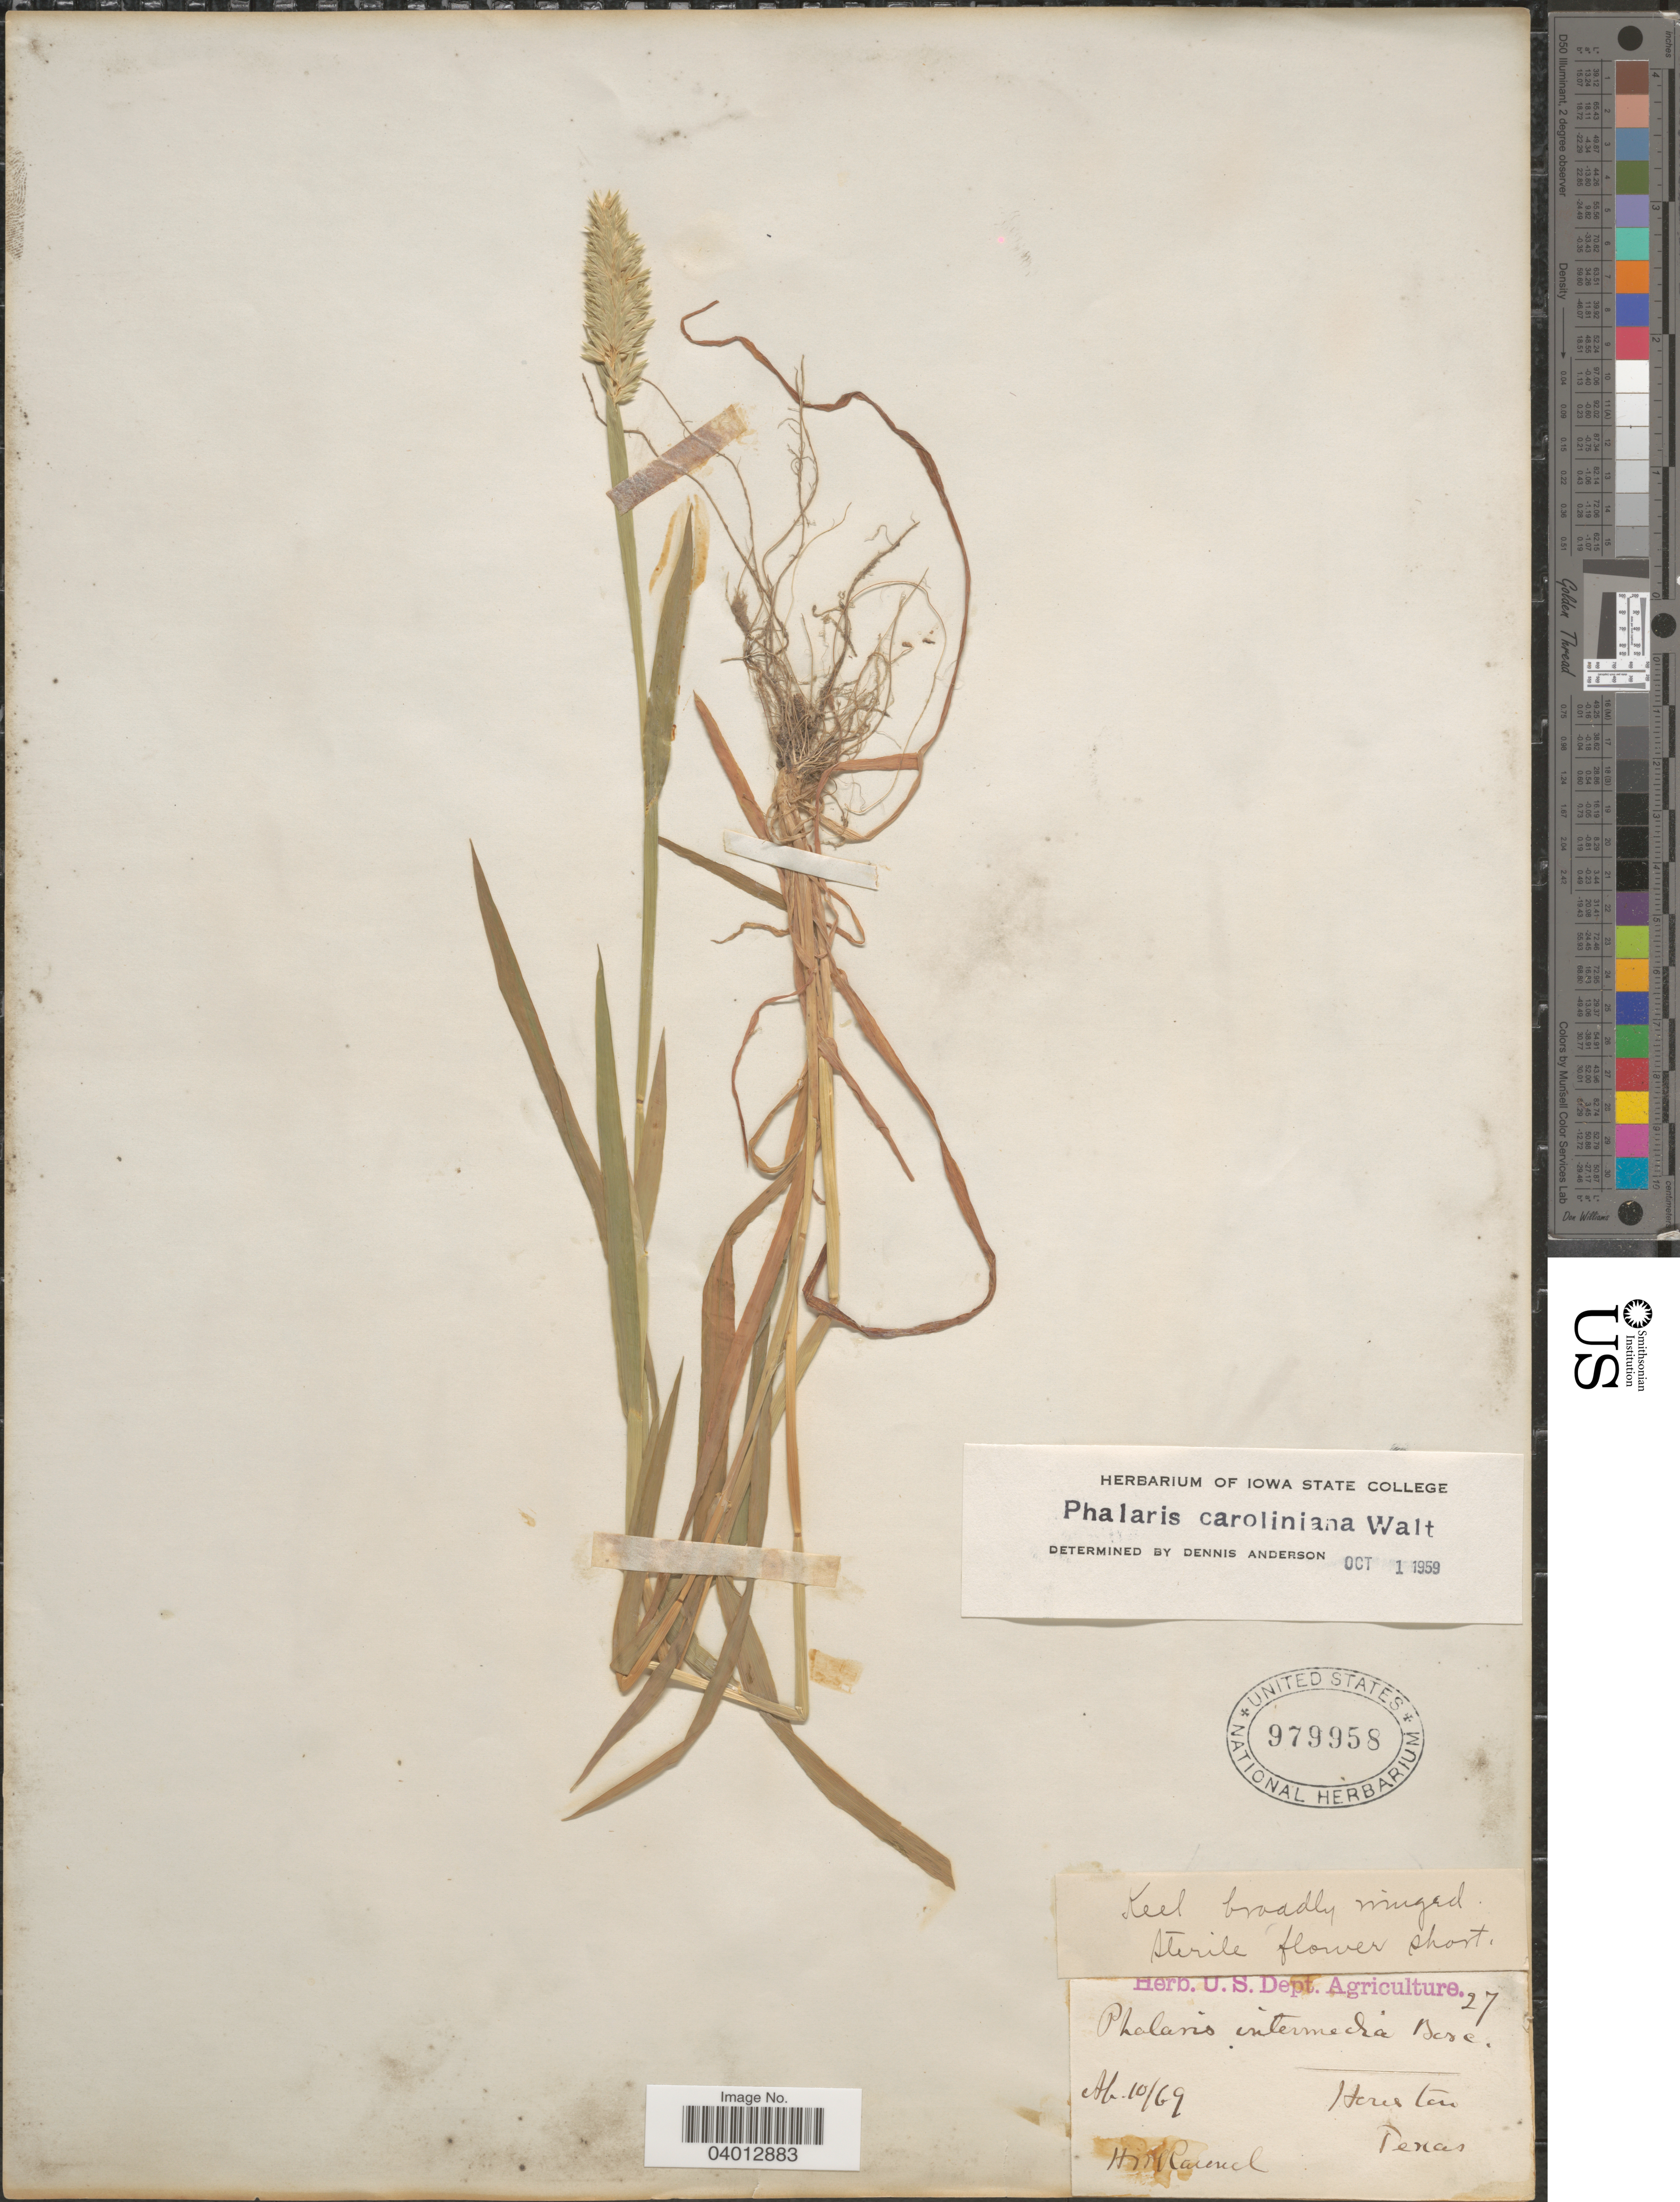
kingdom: Plantae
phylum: Tracheophyta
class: Liliopsida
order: Poales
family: Poaceae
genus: Phalaris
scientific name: Phalaris caroliniana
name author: Walter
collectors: H. Ravenel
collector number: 27*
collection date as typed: Transcribed d/m/y: 10/4/69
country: United States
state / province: Texas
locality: Houston.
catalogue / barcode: US 979958